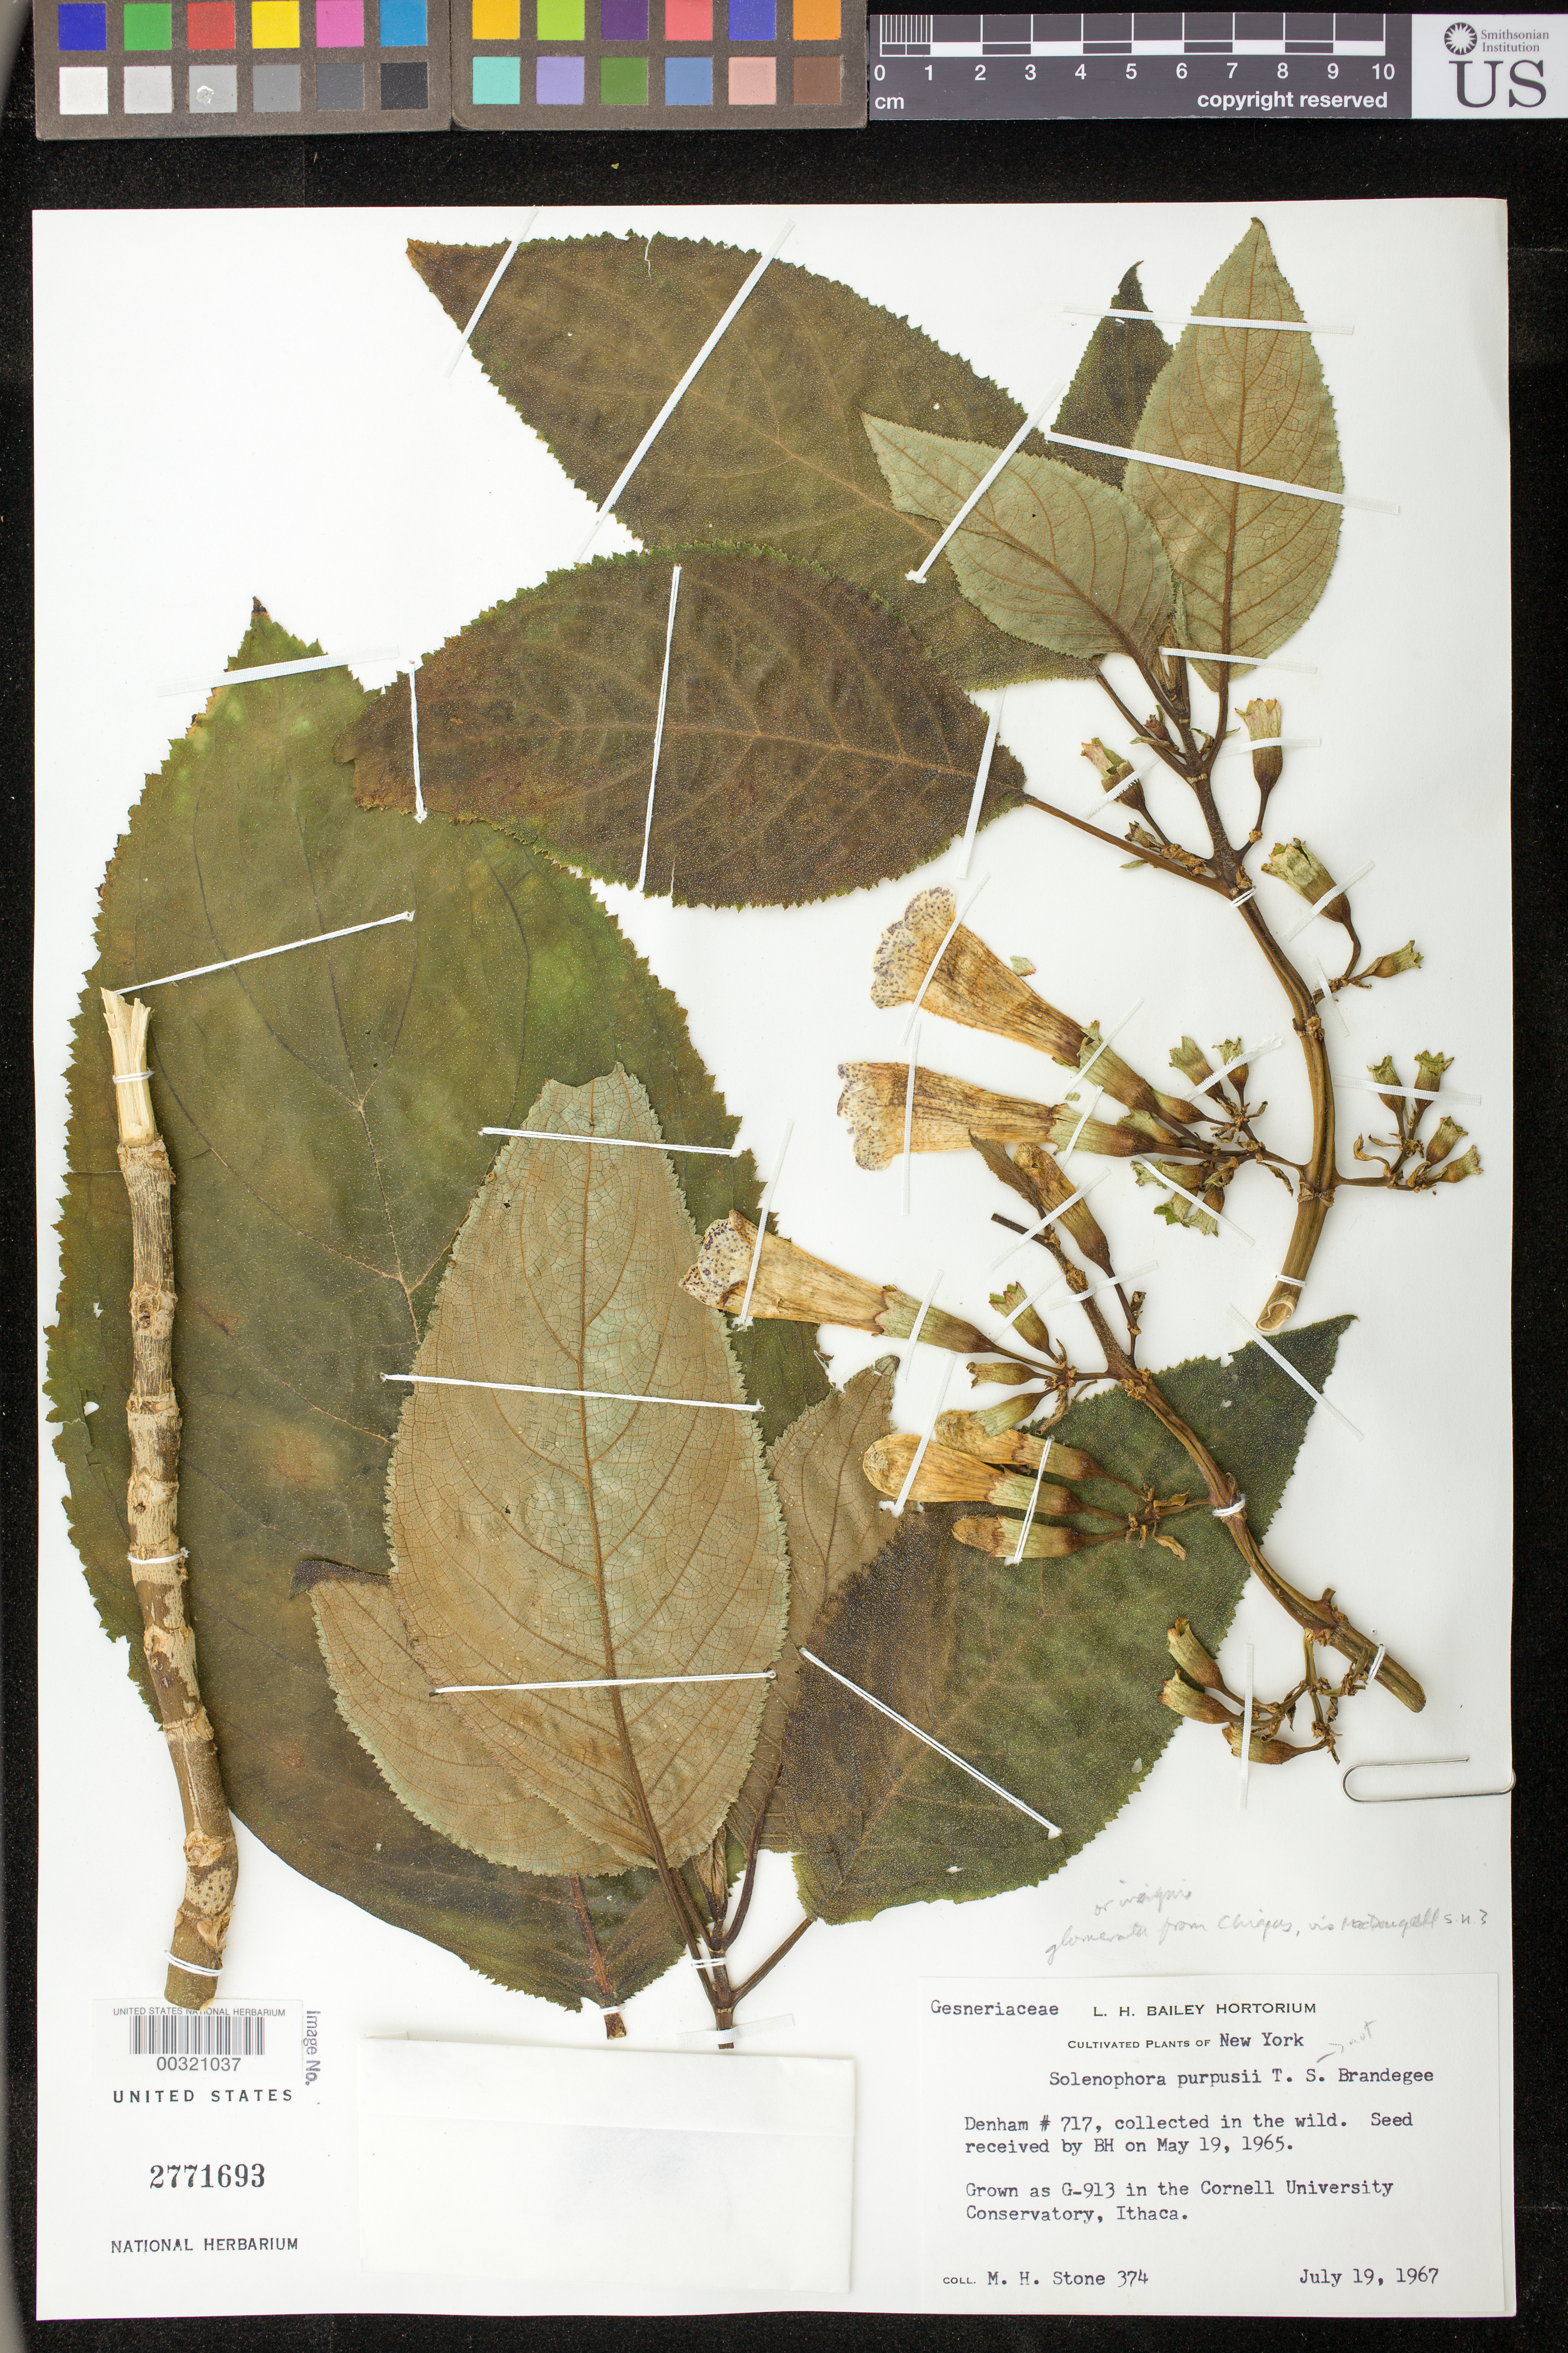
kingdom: Plantae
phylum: Tracheophyta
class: Magnoliopsida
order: Lamiales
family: Gesneriaceae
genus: Solenophora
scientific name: Solenophora sp.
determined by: Skog, Laurence E.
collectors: M. Stone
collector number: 374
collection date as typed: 19 Jul 1967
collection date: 1967-07-19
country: Mexico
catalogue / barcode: US 2771693